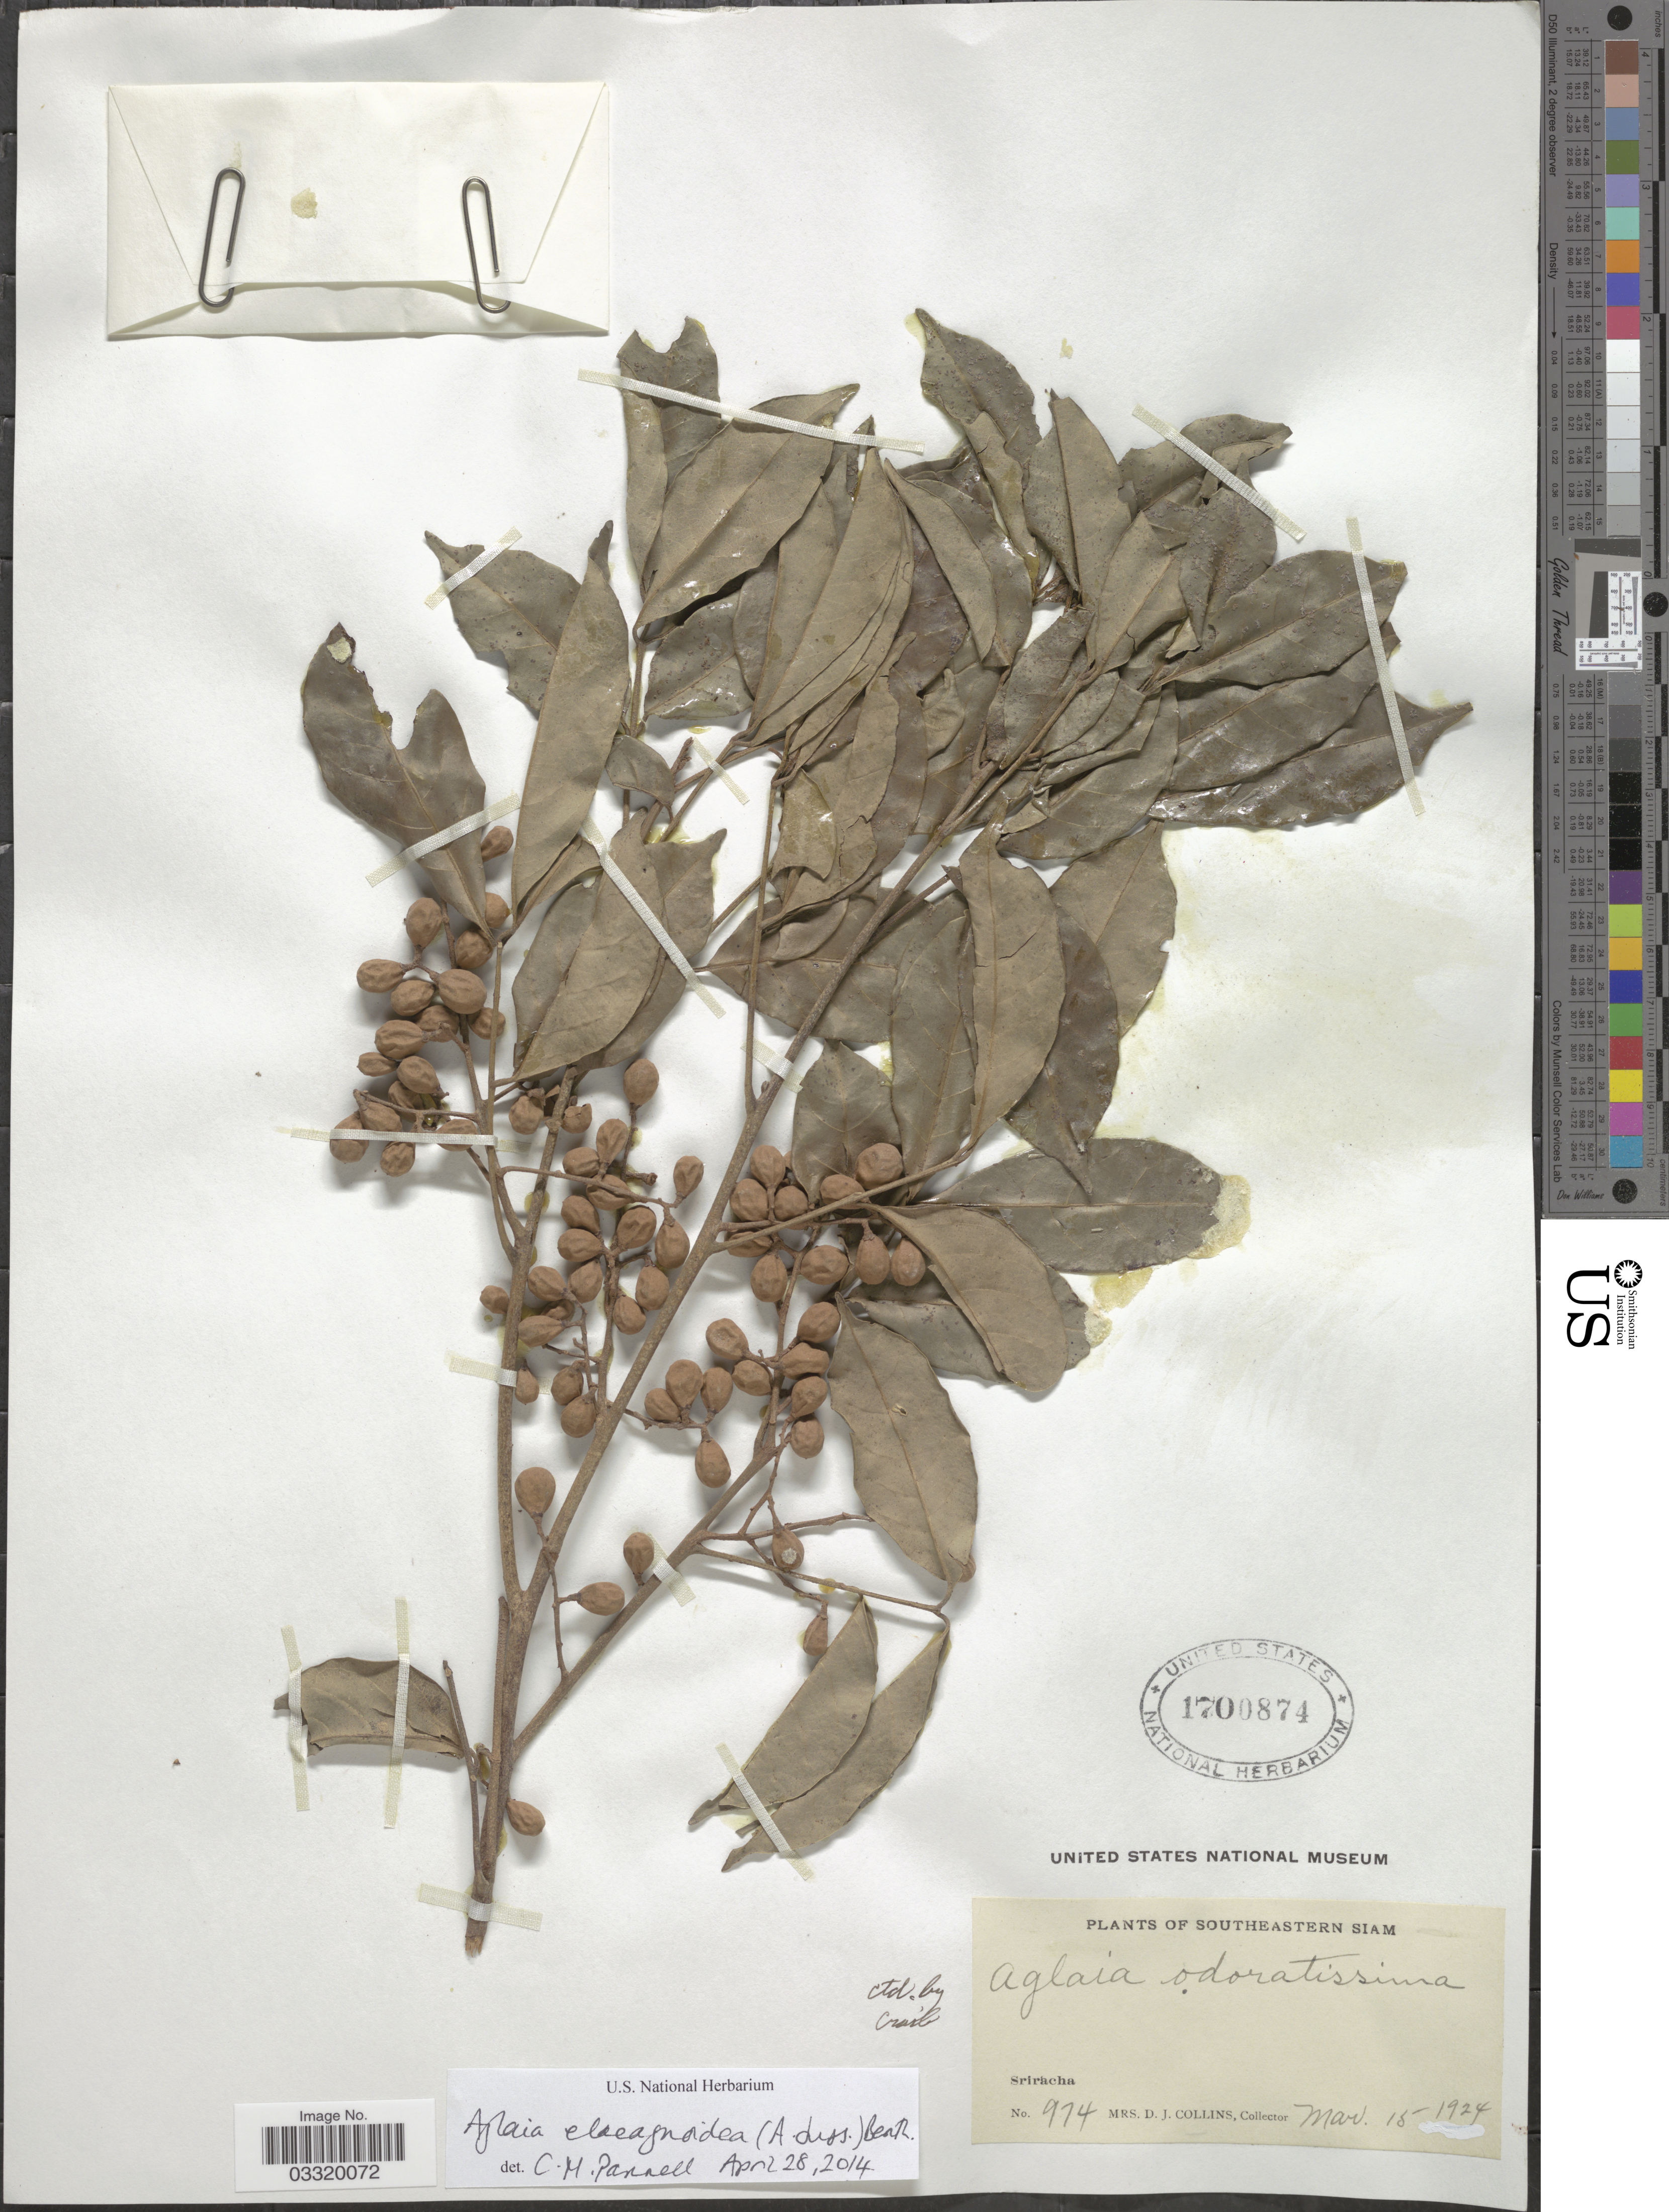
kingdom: Plantae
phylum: Tracheophyta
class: Magnoliopsida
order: Sapindales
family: Meliaceae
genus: Aglaia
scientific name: Aglaia elaeagnoidea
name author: (A. Juss.) Benth.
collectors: Mrs. D. J. Collins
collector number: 974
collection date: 1924-03-15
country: Thailand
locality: Southeastern Siam. Sriracha.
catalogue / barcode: US 1700874